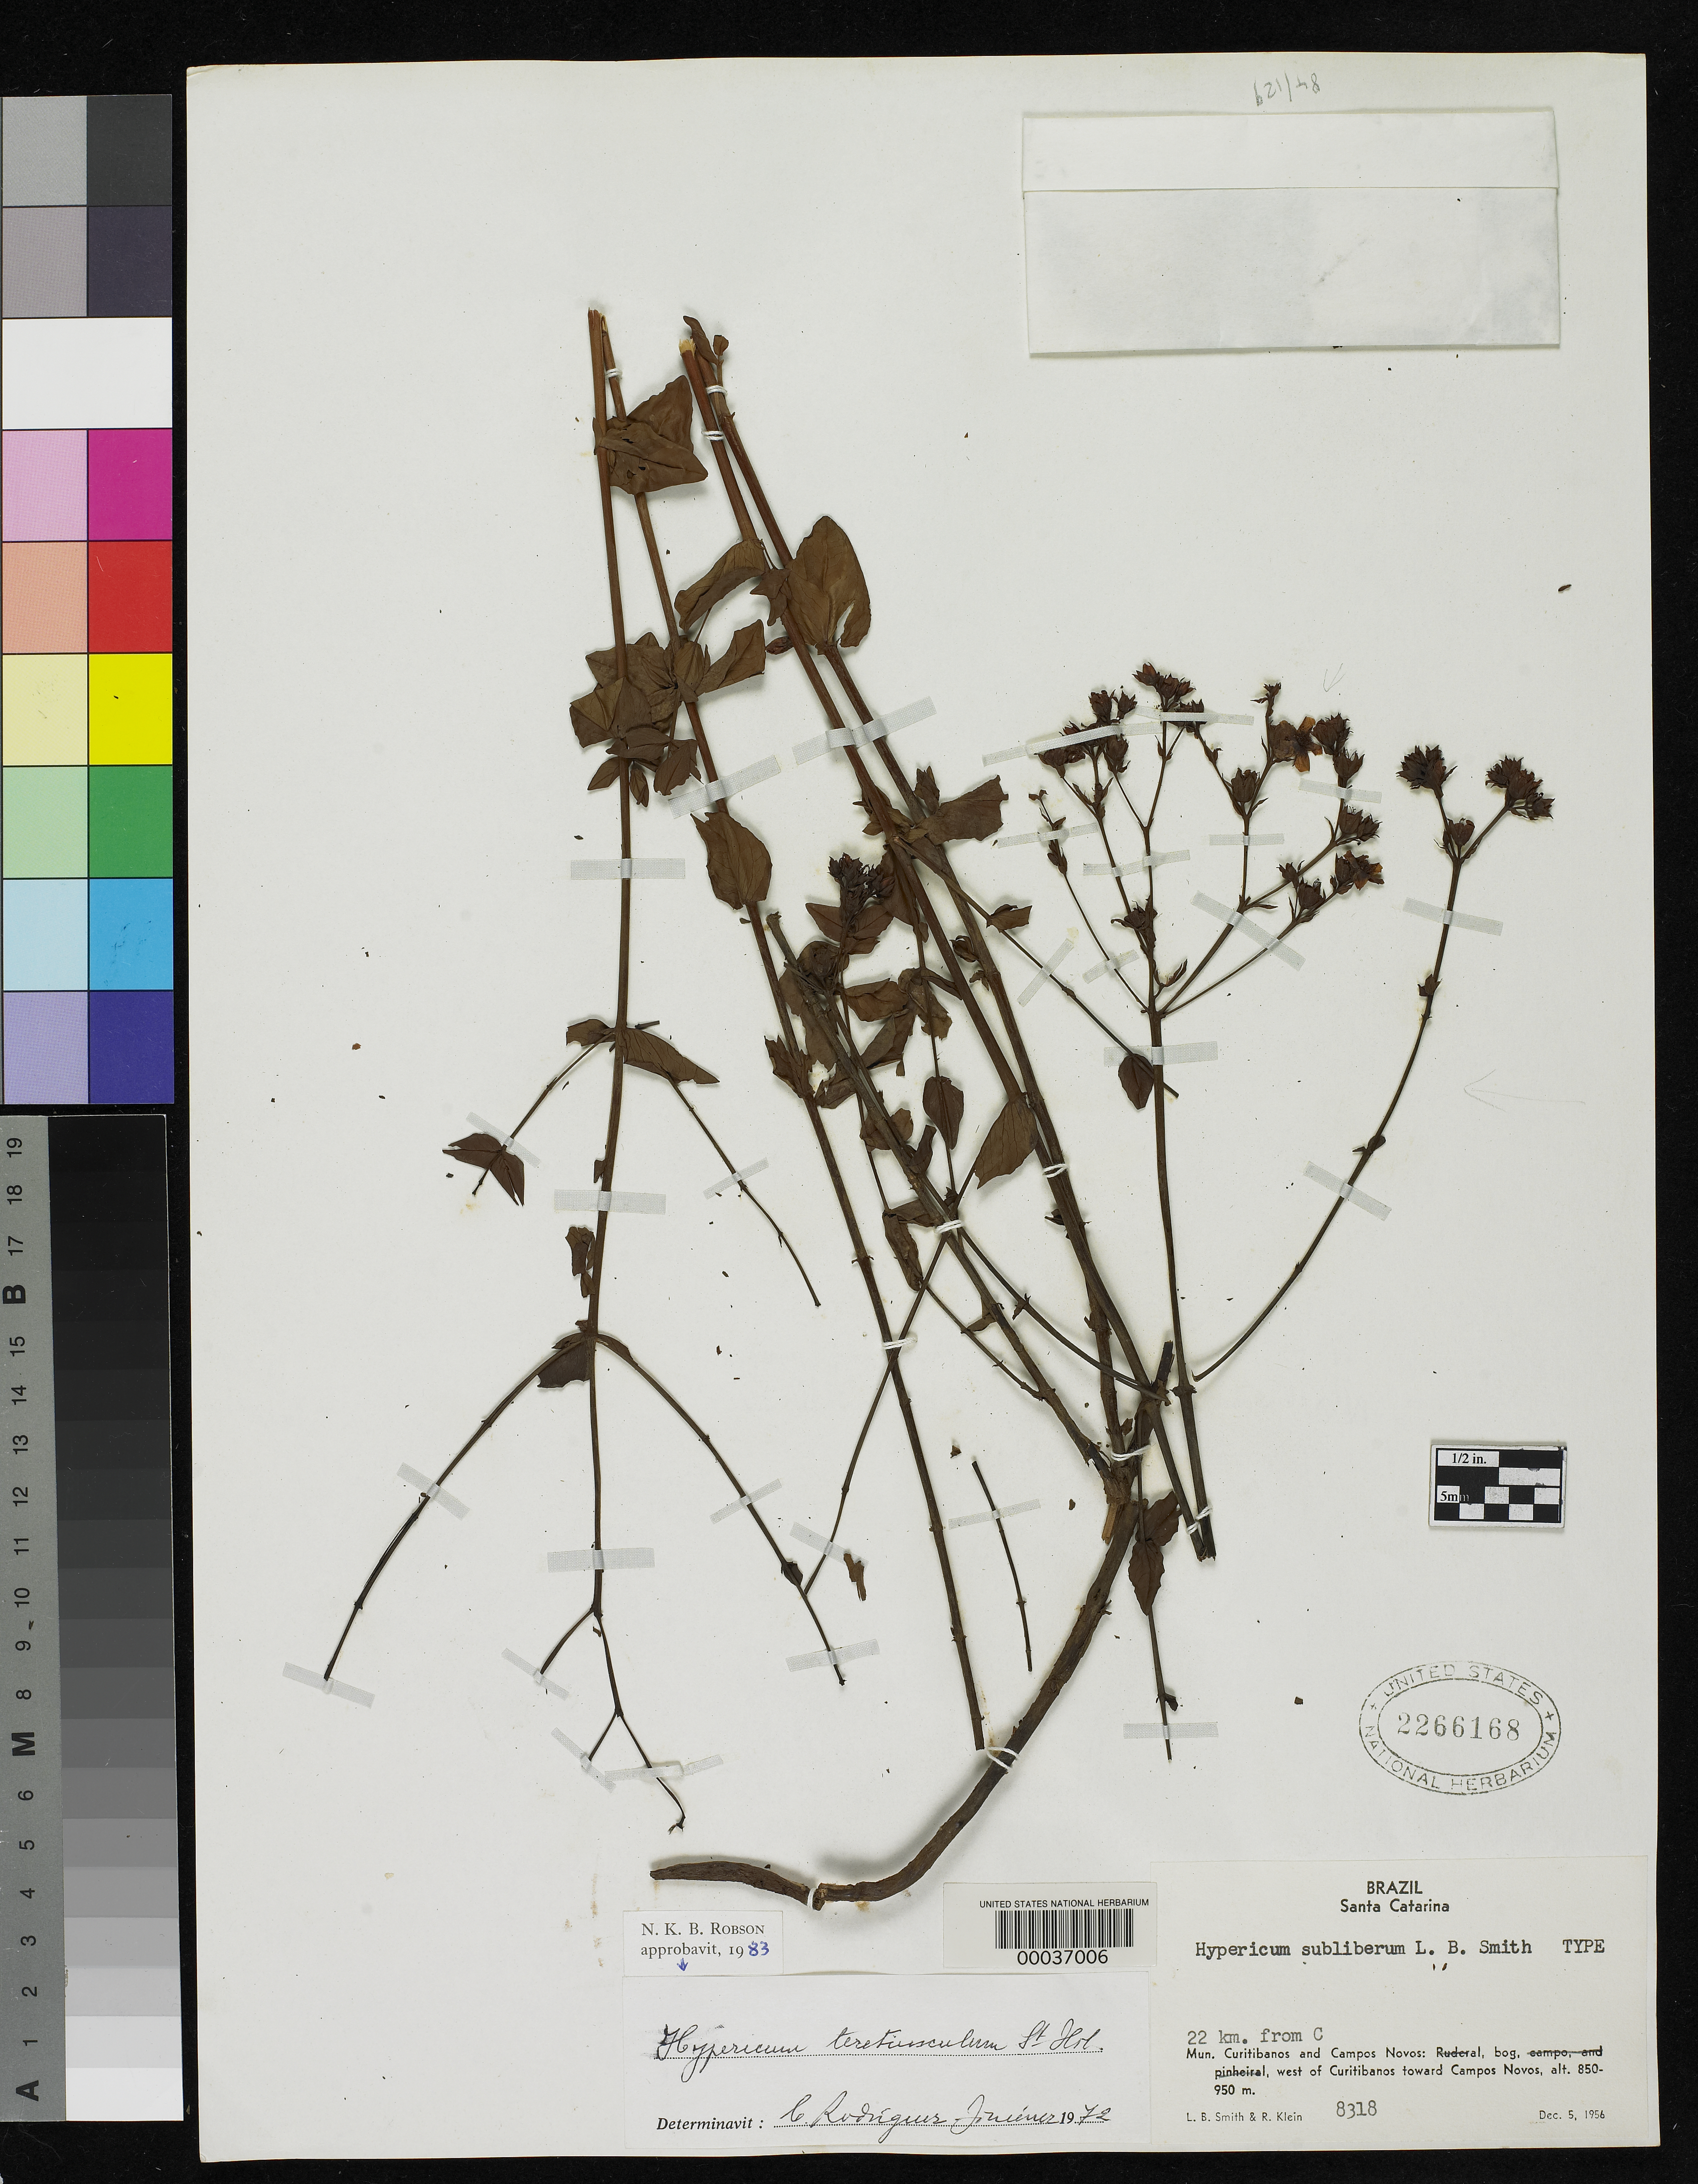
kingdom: Plantae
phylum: Tracheophyta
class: Magnoliopsida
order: Malpighiales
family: Hypericaceae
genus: Hypericum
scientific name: Hypericum subliberum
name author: L.B. Sm.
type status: Holotype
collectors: L. Smith & R. M. Klein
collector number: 8318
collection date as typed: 05 Dec 1956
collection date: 1956-12-05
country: Brazil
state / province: Santa Catarina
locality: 22 km w of Curitibanos on road to campos novos, near mun. boundary.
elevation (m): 850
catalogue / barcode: US 2266168